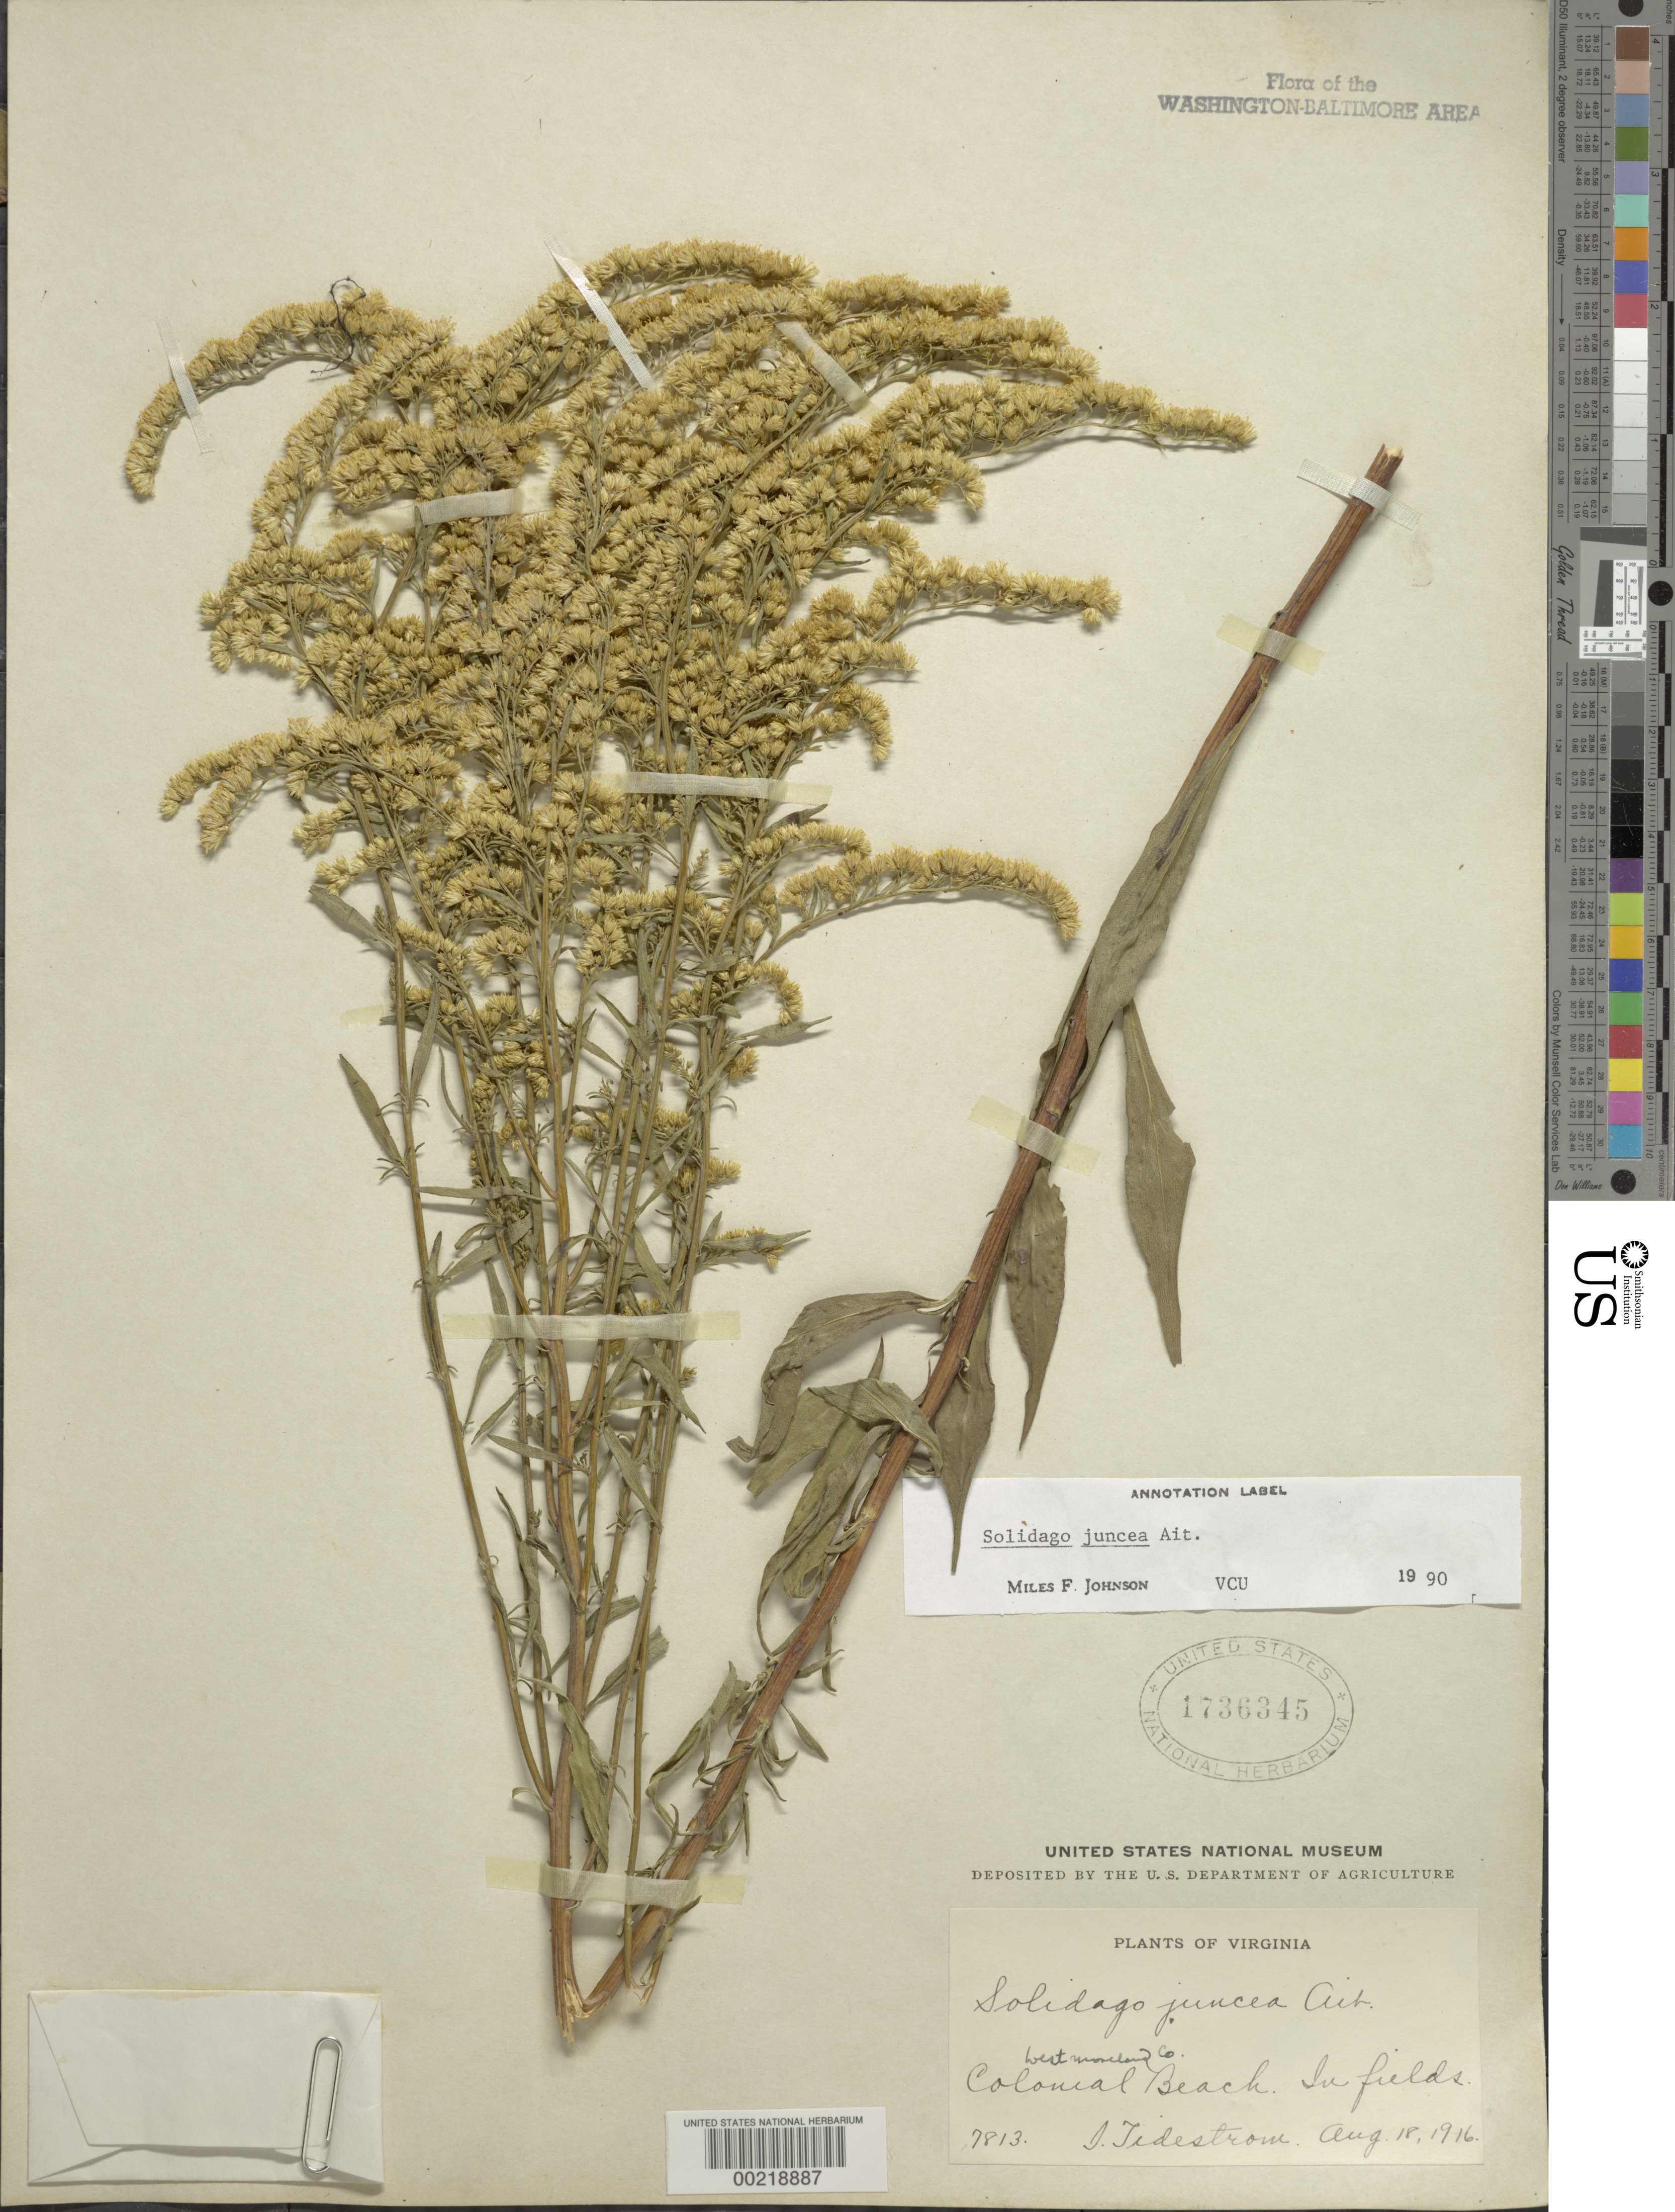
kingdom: Plantae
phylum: Tracheophyta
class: Magnoliopsida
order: Asterales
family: Asteraceae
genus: Solidago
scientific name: Solidago juncea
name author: Aiton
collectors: I. F. Tidestrom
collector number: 7813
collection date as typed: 18 Aug 1916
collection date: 1916-08-18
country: United States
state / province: Virginia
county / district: Westmoreland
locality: Colonial Beach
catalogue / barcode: US 1736345